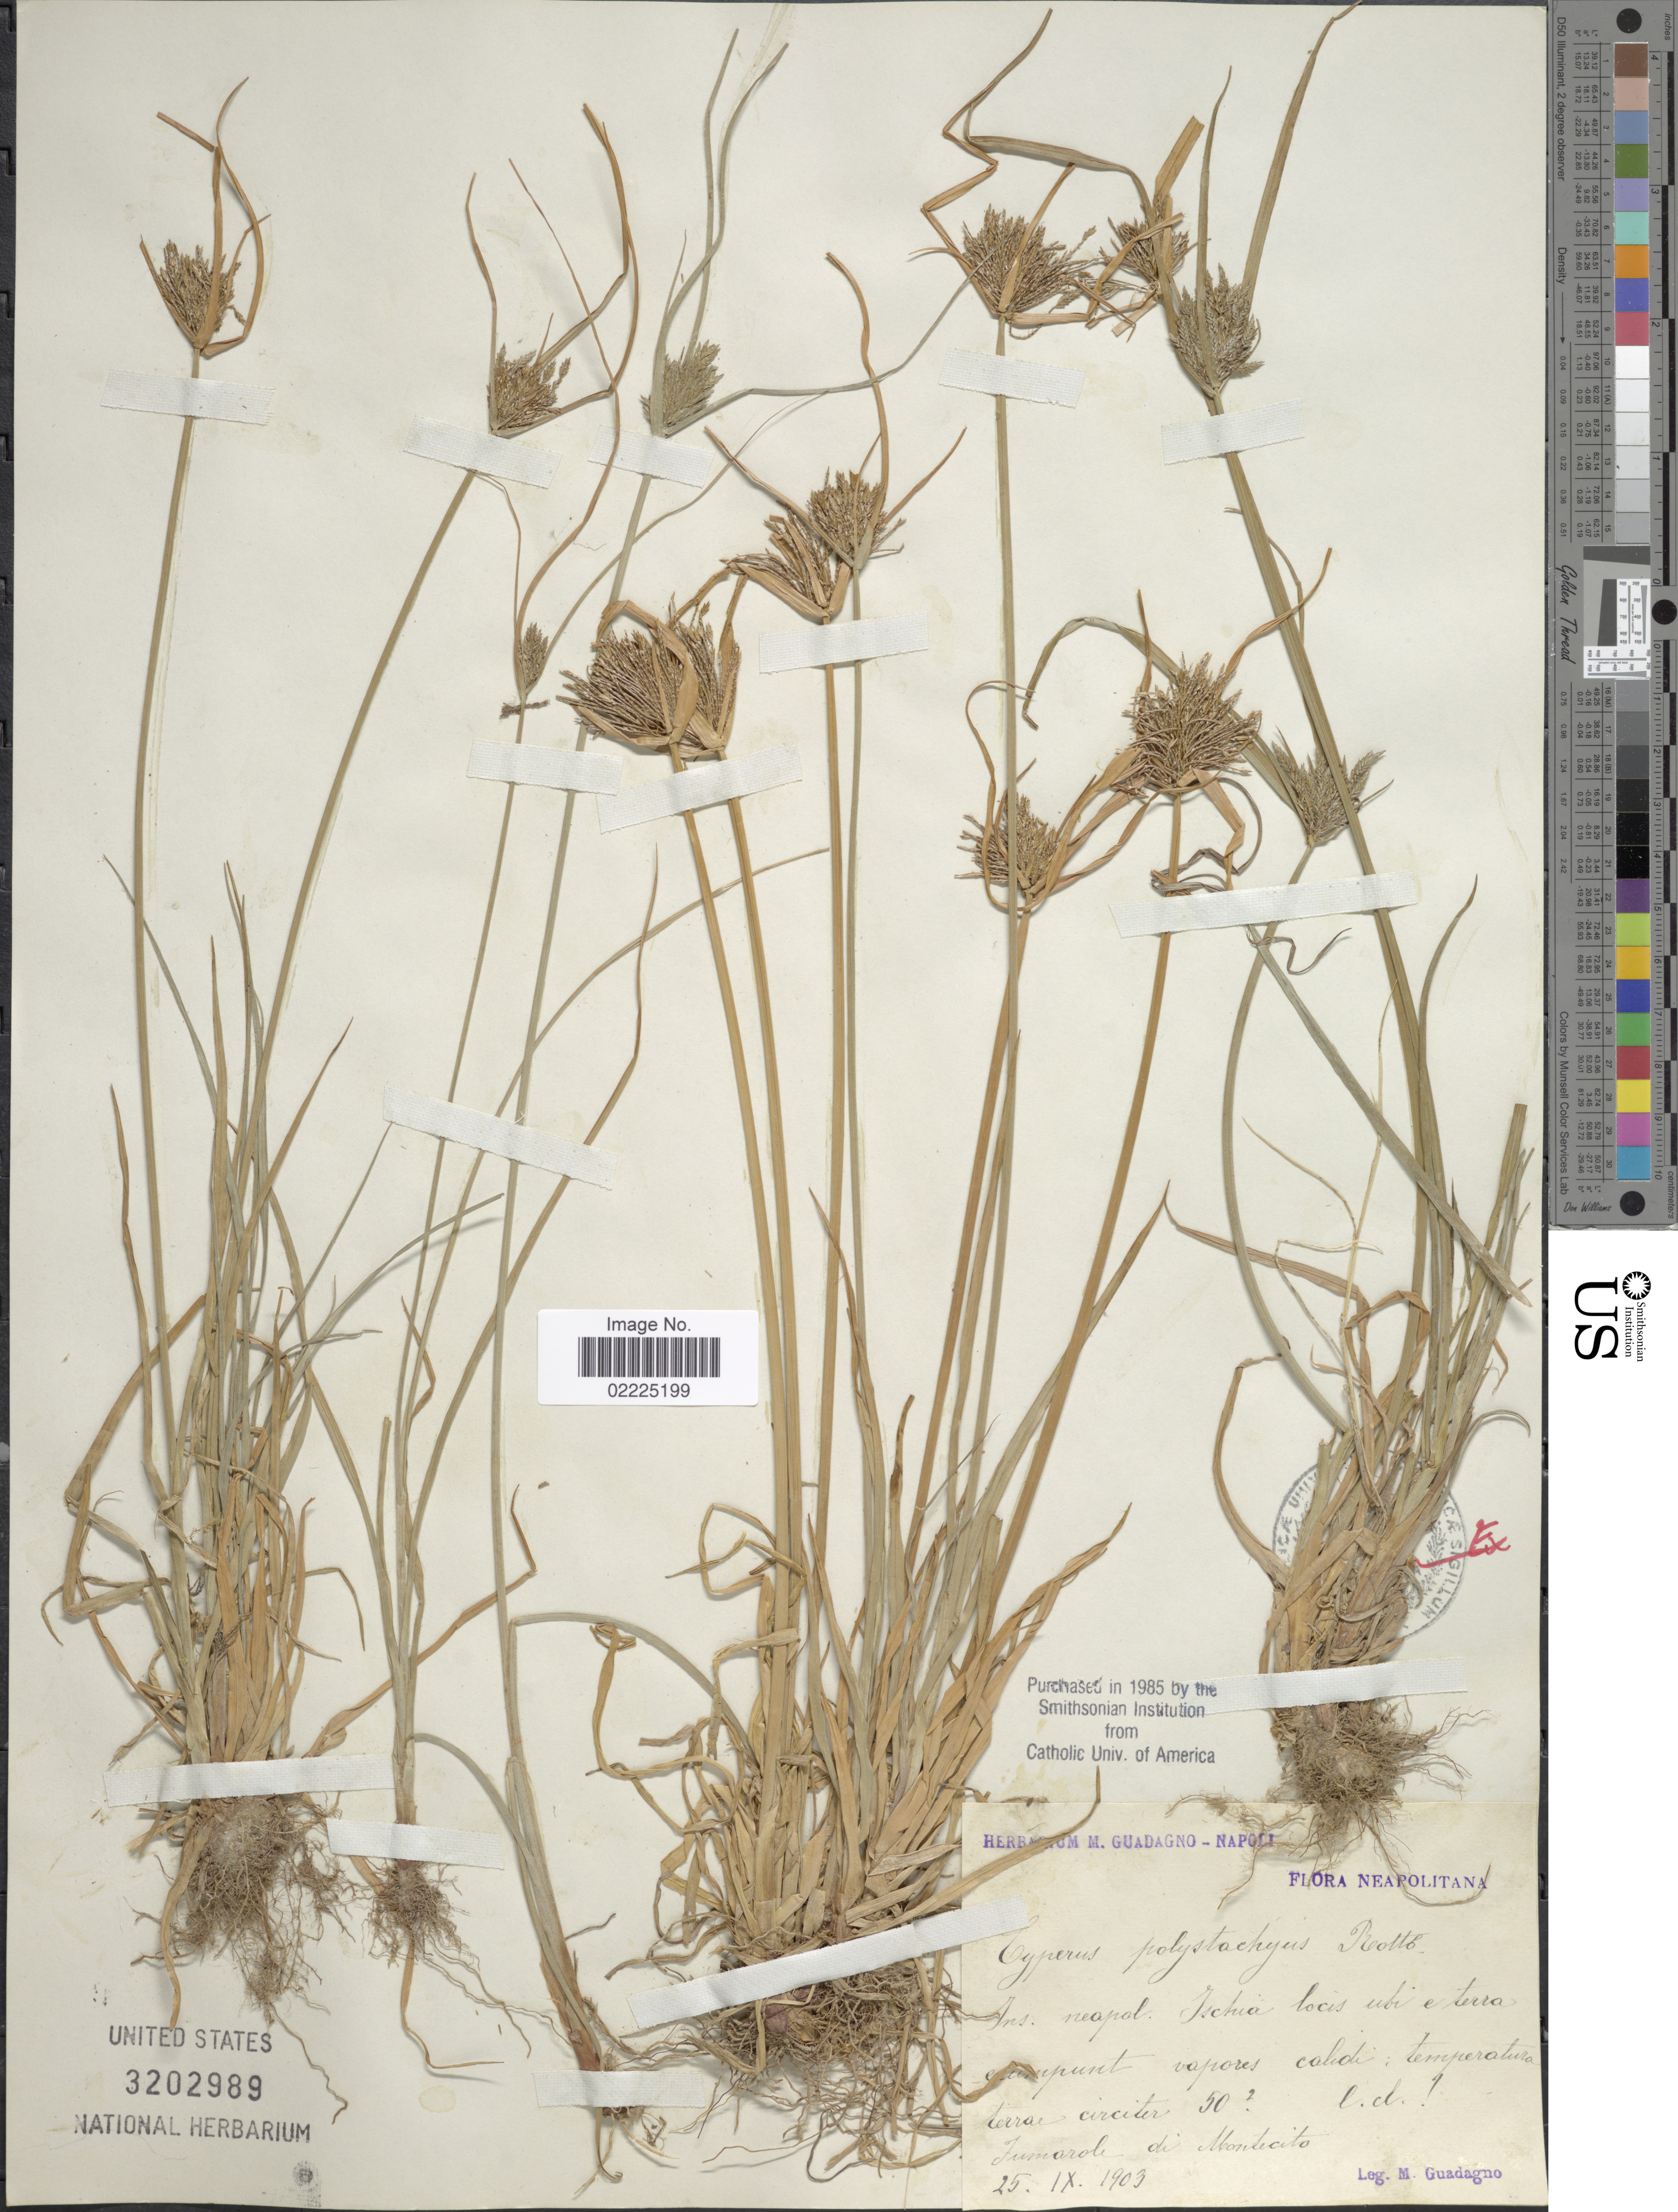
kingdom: Plantae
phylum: Tracheophyta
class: Liliopsida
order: Poales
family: Cyperaceae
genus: Cyperus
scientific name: Cyperus polystachyos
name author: Rottb.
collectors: M. Guadagno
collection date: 1903-09-25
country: Italy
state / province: Campania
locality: Ins. neapol. Ischia locis ubi e terra eumpunt vapores calidi, Fumorale di Montecito.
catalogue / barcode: US 3202989